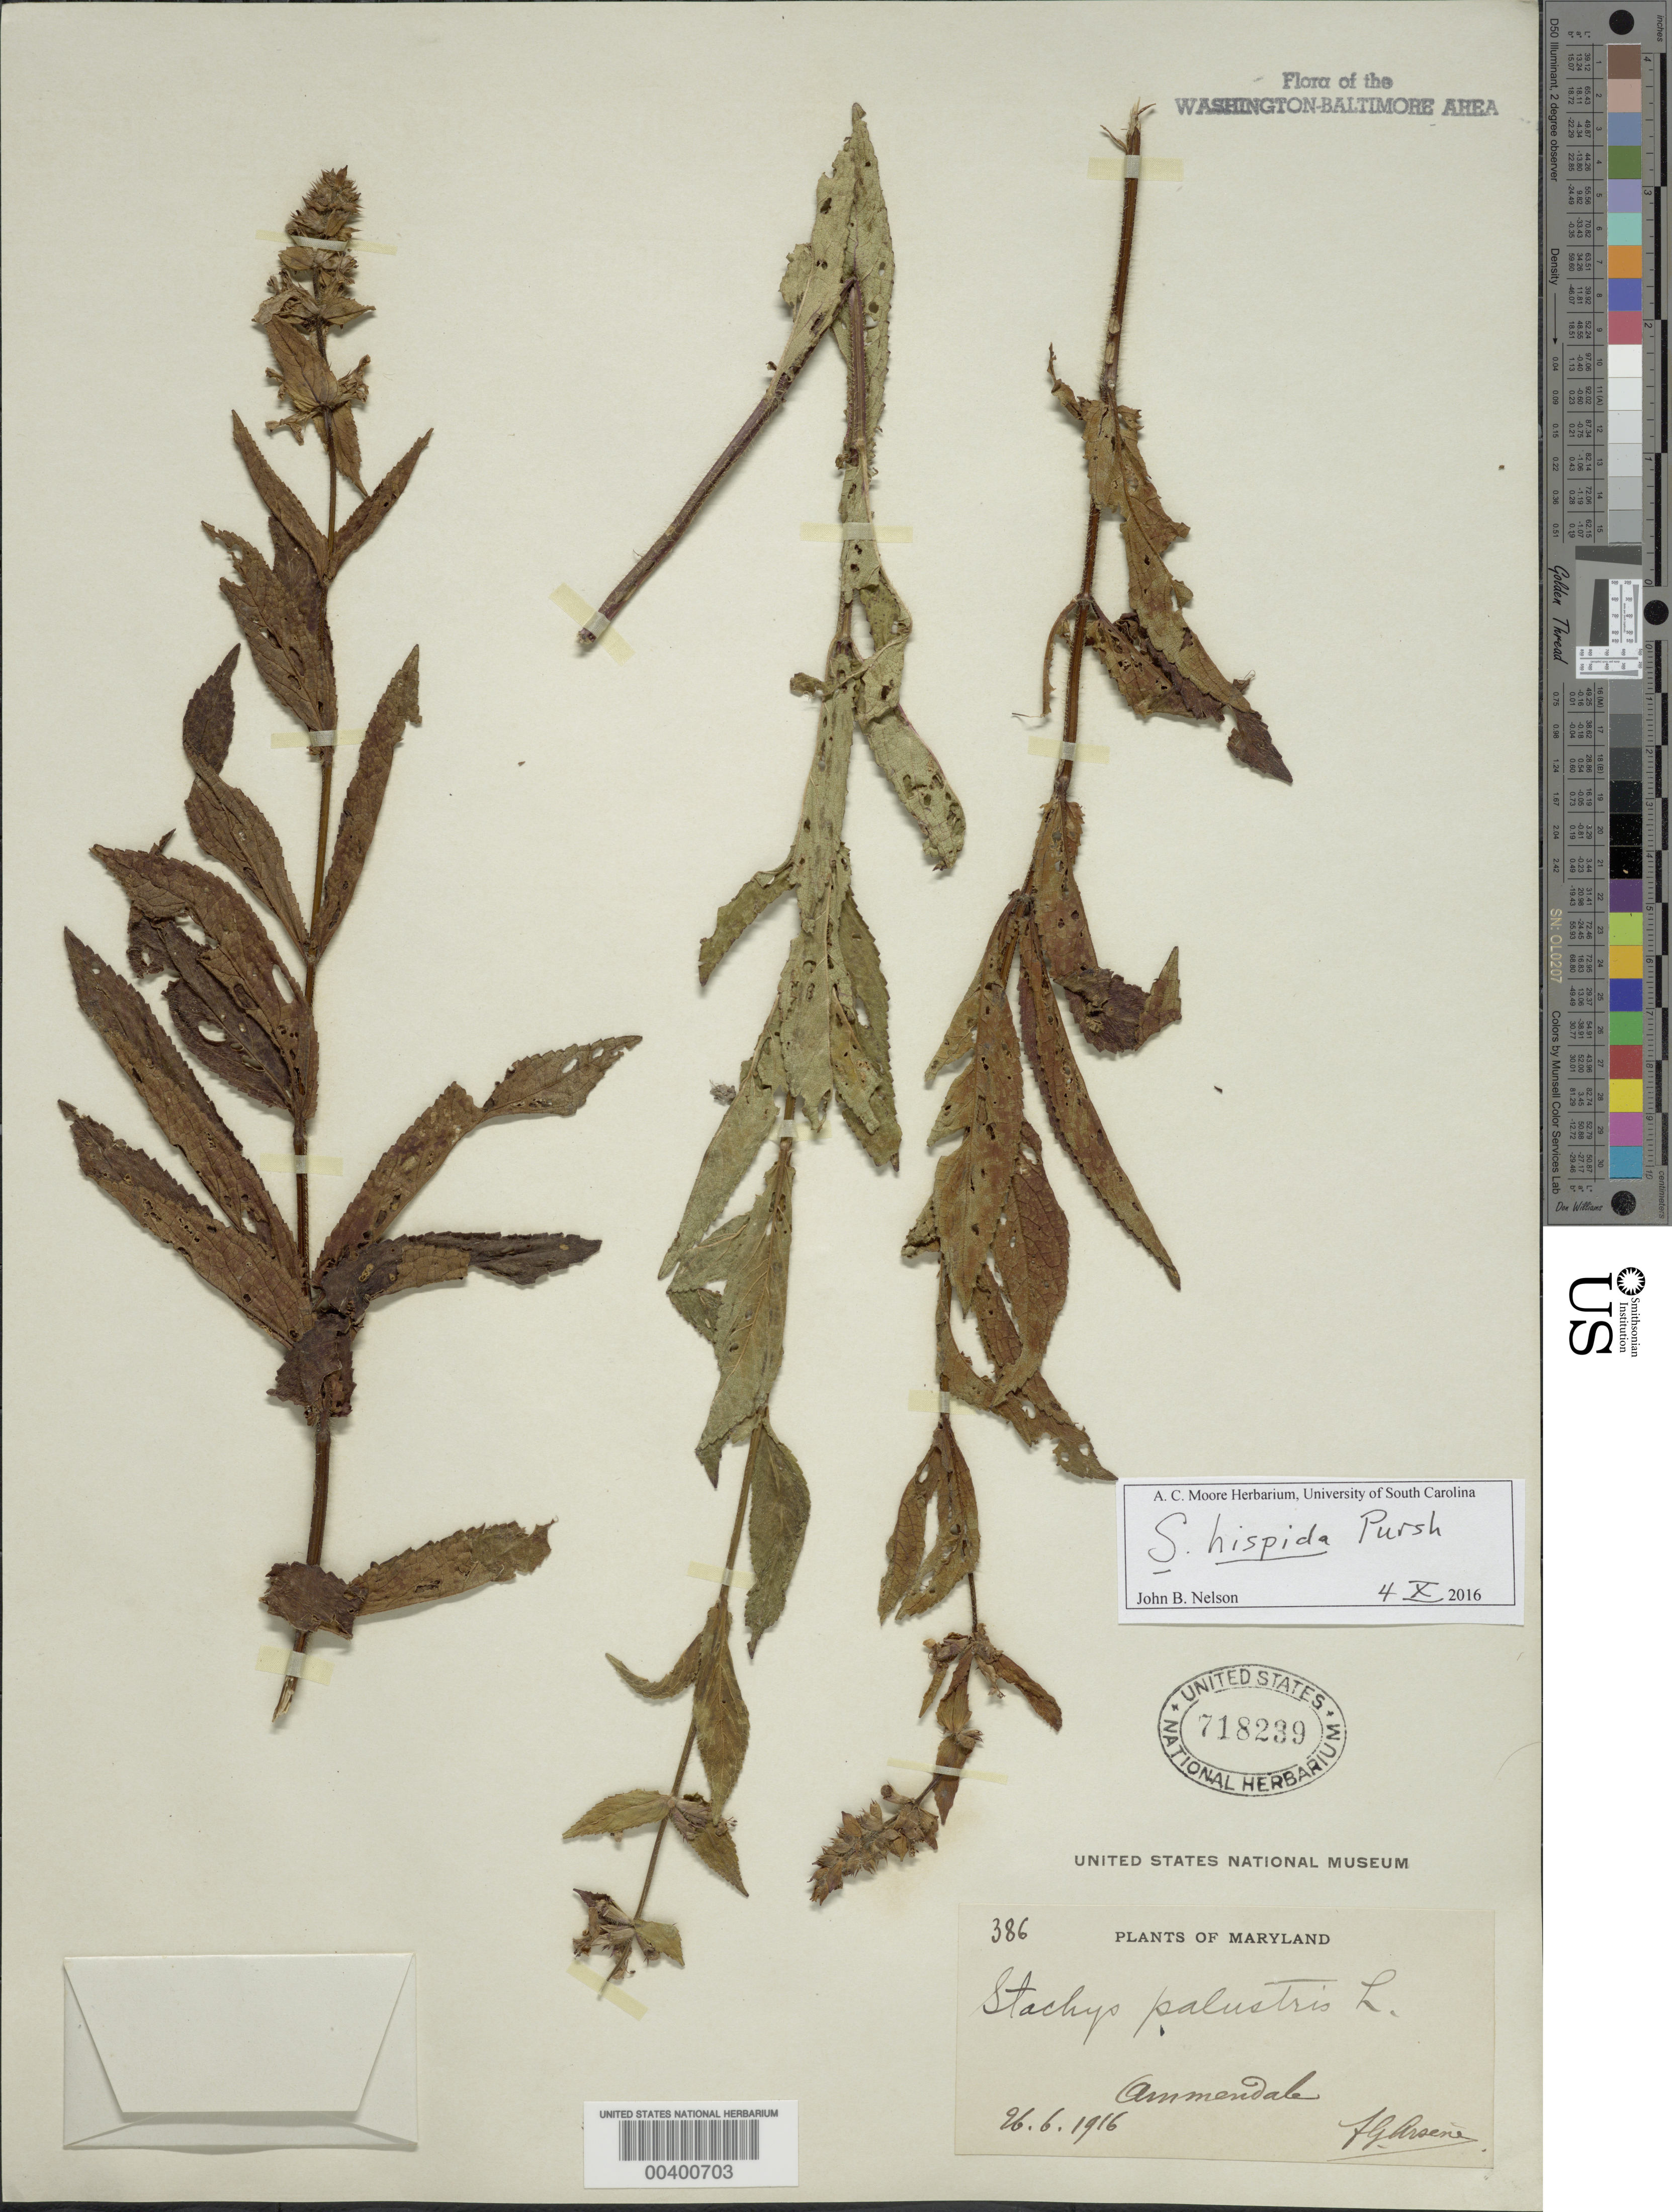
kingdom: Plantae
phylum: Tracheophyta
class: Magnoliopsida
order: Lamiales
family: Lamiaceae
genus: Stachys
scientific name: Stachys hispida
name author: Pursh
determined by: Nelson, J. B.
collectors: Bro. G. Arsène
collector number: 386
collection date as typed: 26 Jun 1916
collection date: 1916-06-26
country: United States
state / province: Maryland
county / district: Prince George's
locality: Ammendale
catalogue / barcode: US 718239